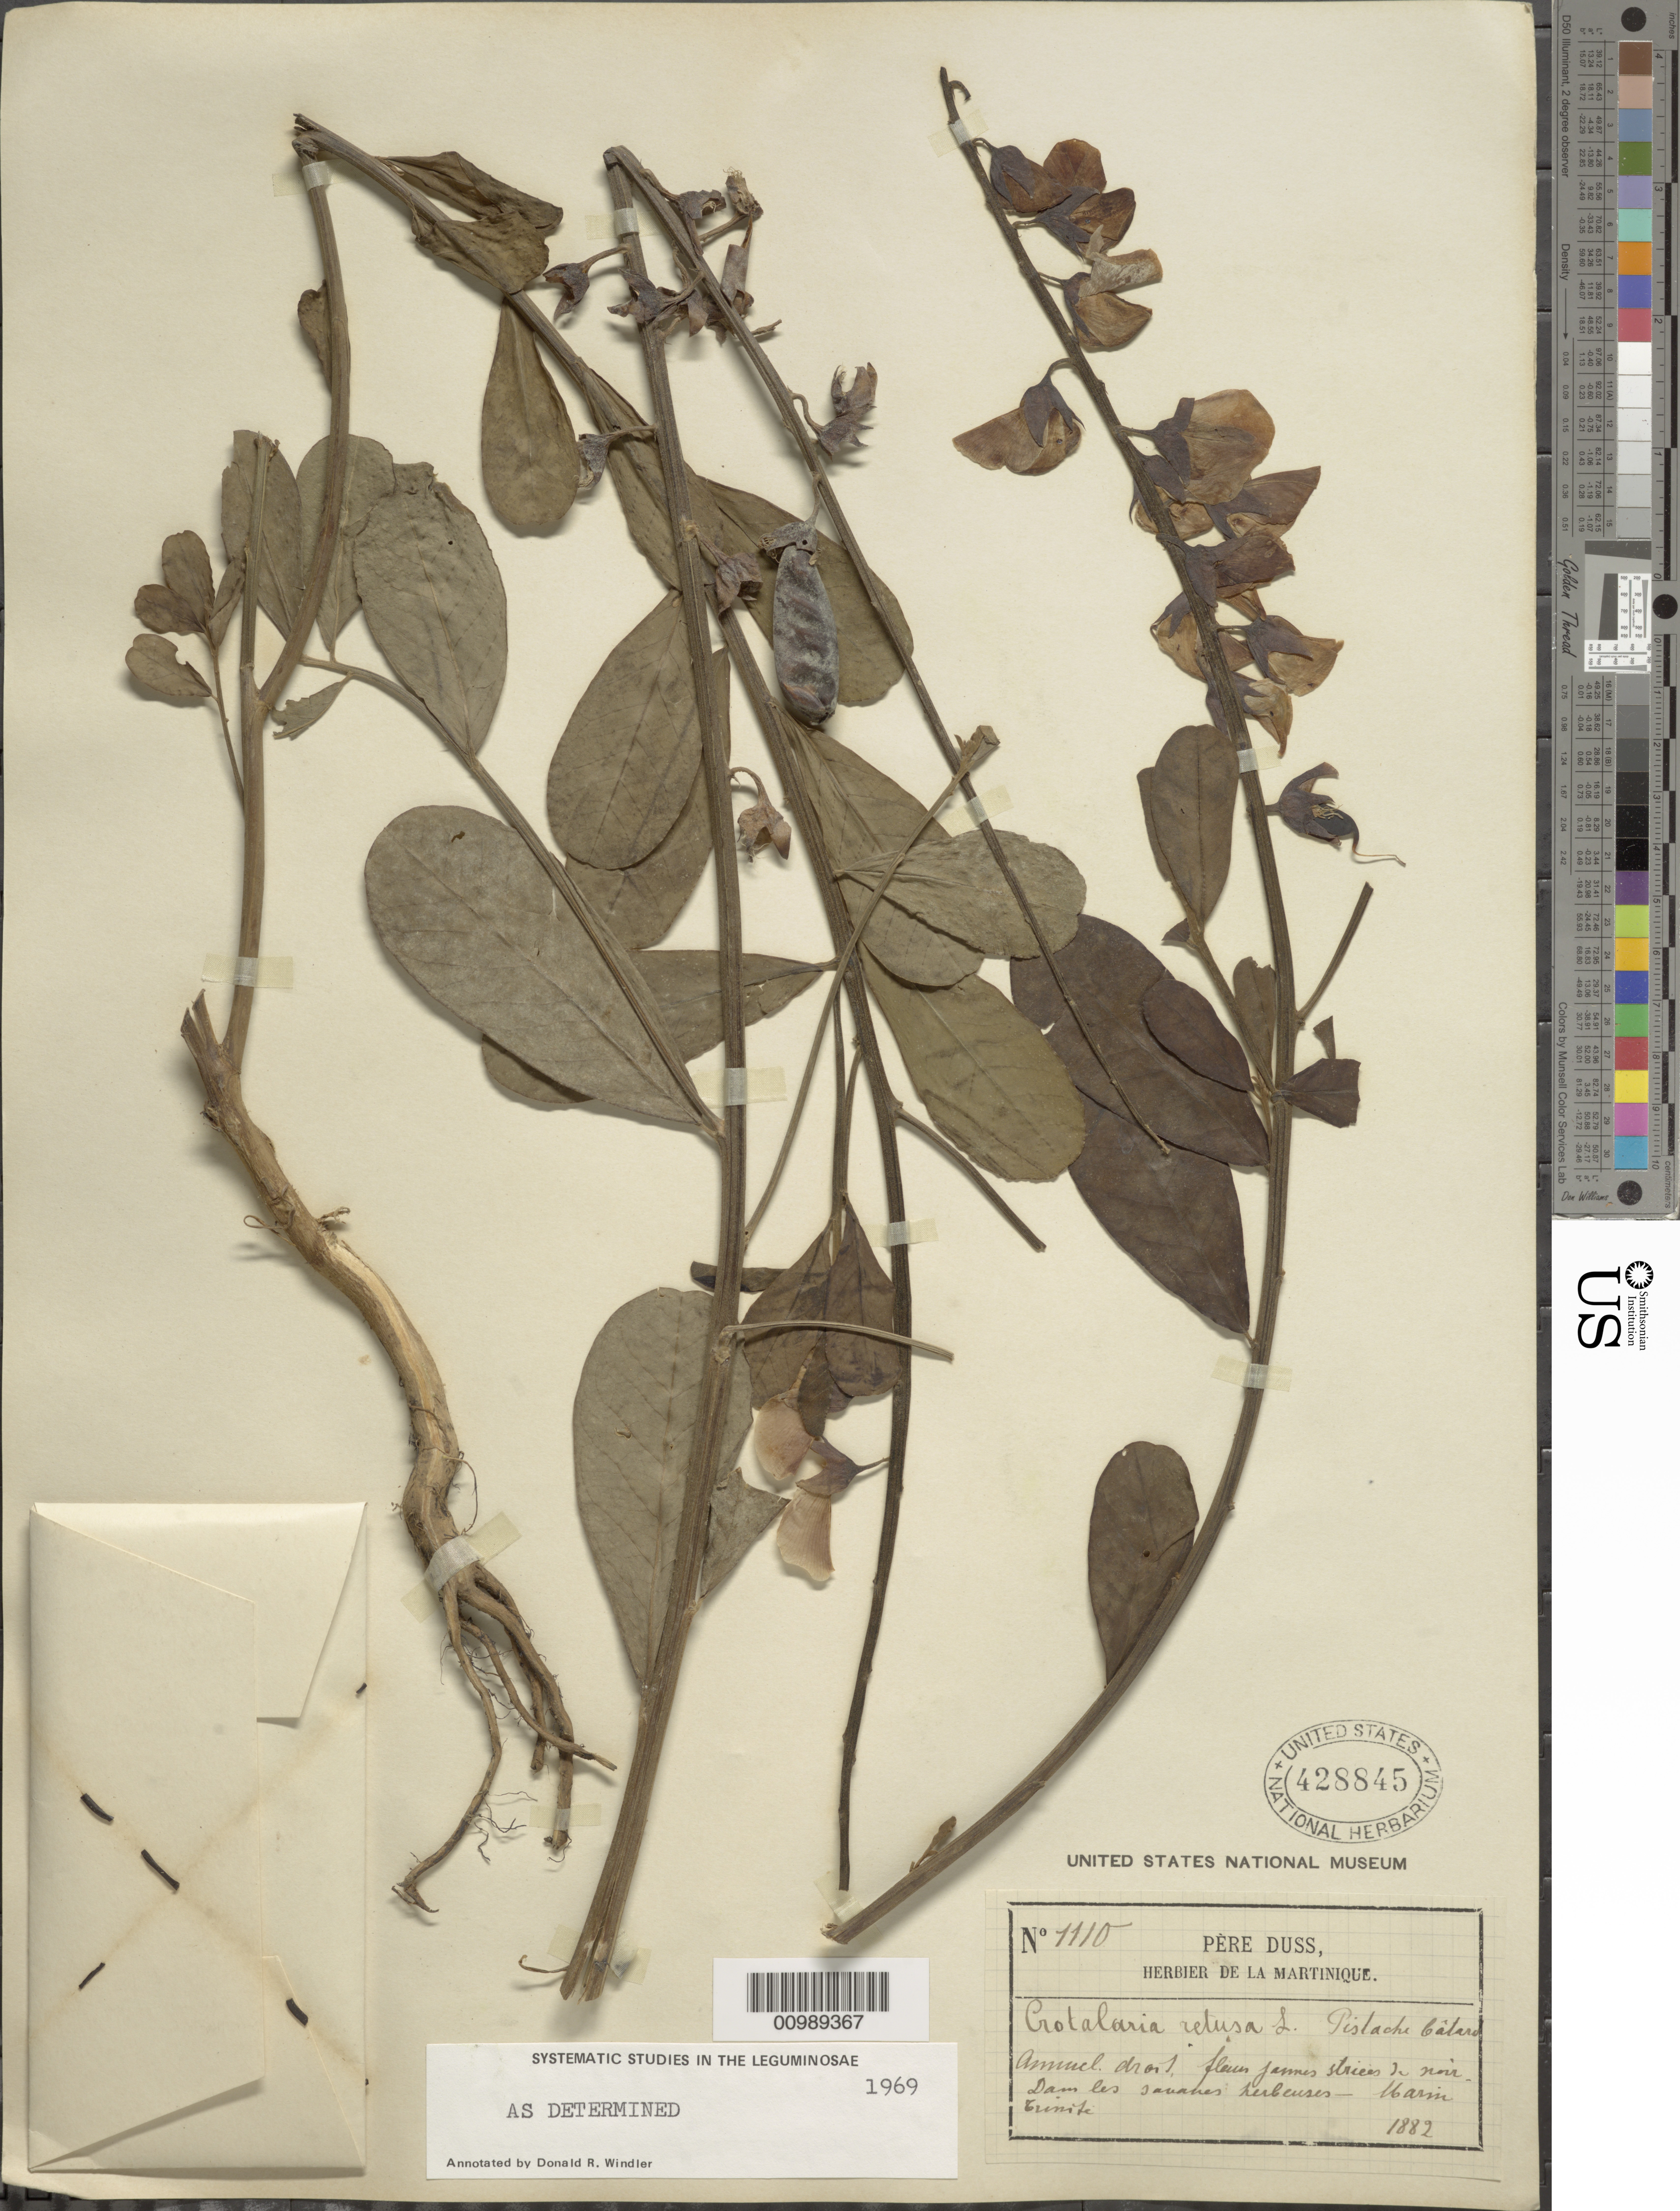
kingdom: Plantae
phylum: Tracheophyta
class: Magnoliopsida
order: Fabales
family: Fabaceae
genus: Crotalaria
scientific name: Crotalaria retusa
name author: L.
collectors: Père Duss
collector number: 1110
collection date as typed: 1882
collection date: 1882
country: Martinique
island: Martinique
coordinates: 0 N, 0 E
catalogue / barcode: US 428845